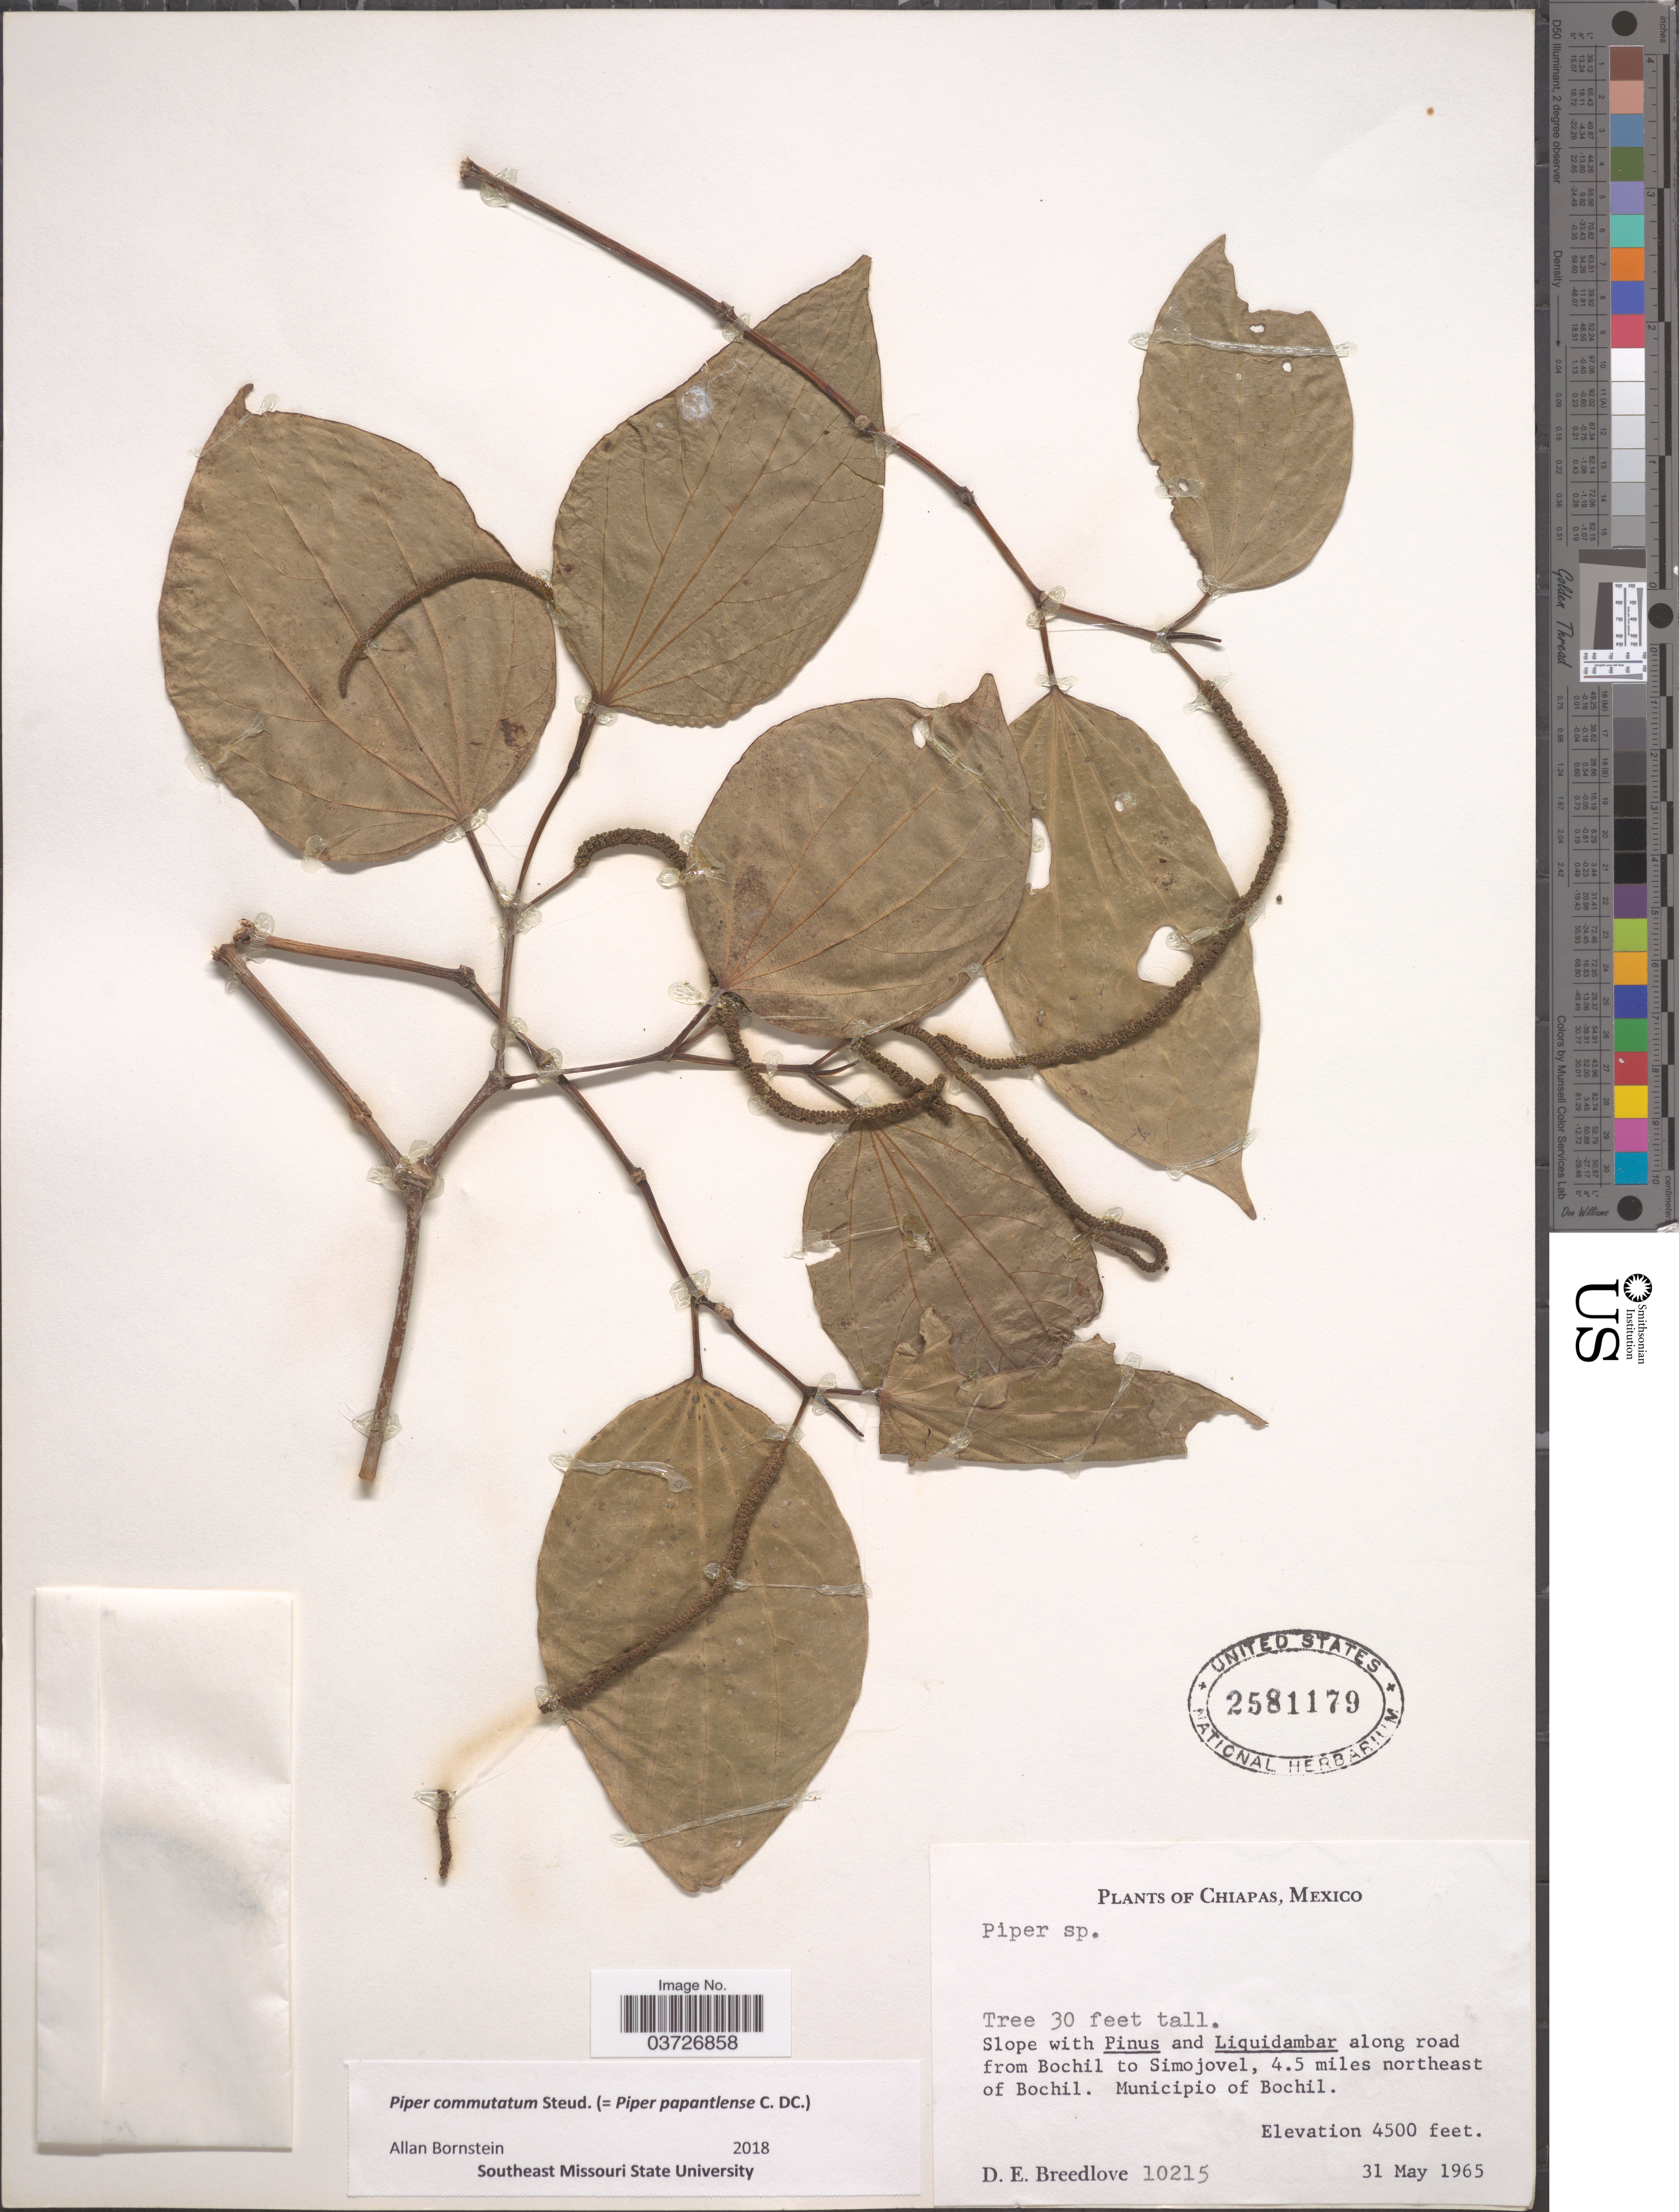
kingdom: Plantae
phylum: Tracheophyta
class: Magnoliopsida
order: Piperales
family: Piperaceae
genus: Piper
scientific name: Piper commutatum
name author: Steud.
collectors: D. E. Breedlove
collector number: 10215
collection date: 1965-05-31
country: Mexico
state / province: Chiapas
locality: Along road from Bochil to Simojovel, 4.5 miles northeast of Bochil. Municipio of Bochil.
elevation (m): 1372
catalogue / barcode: US 2581179